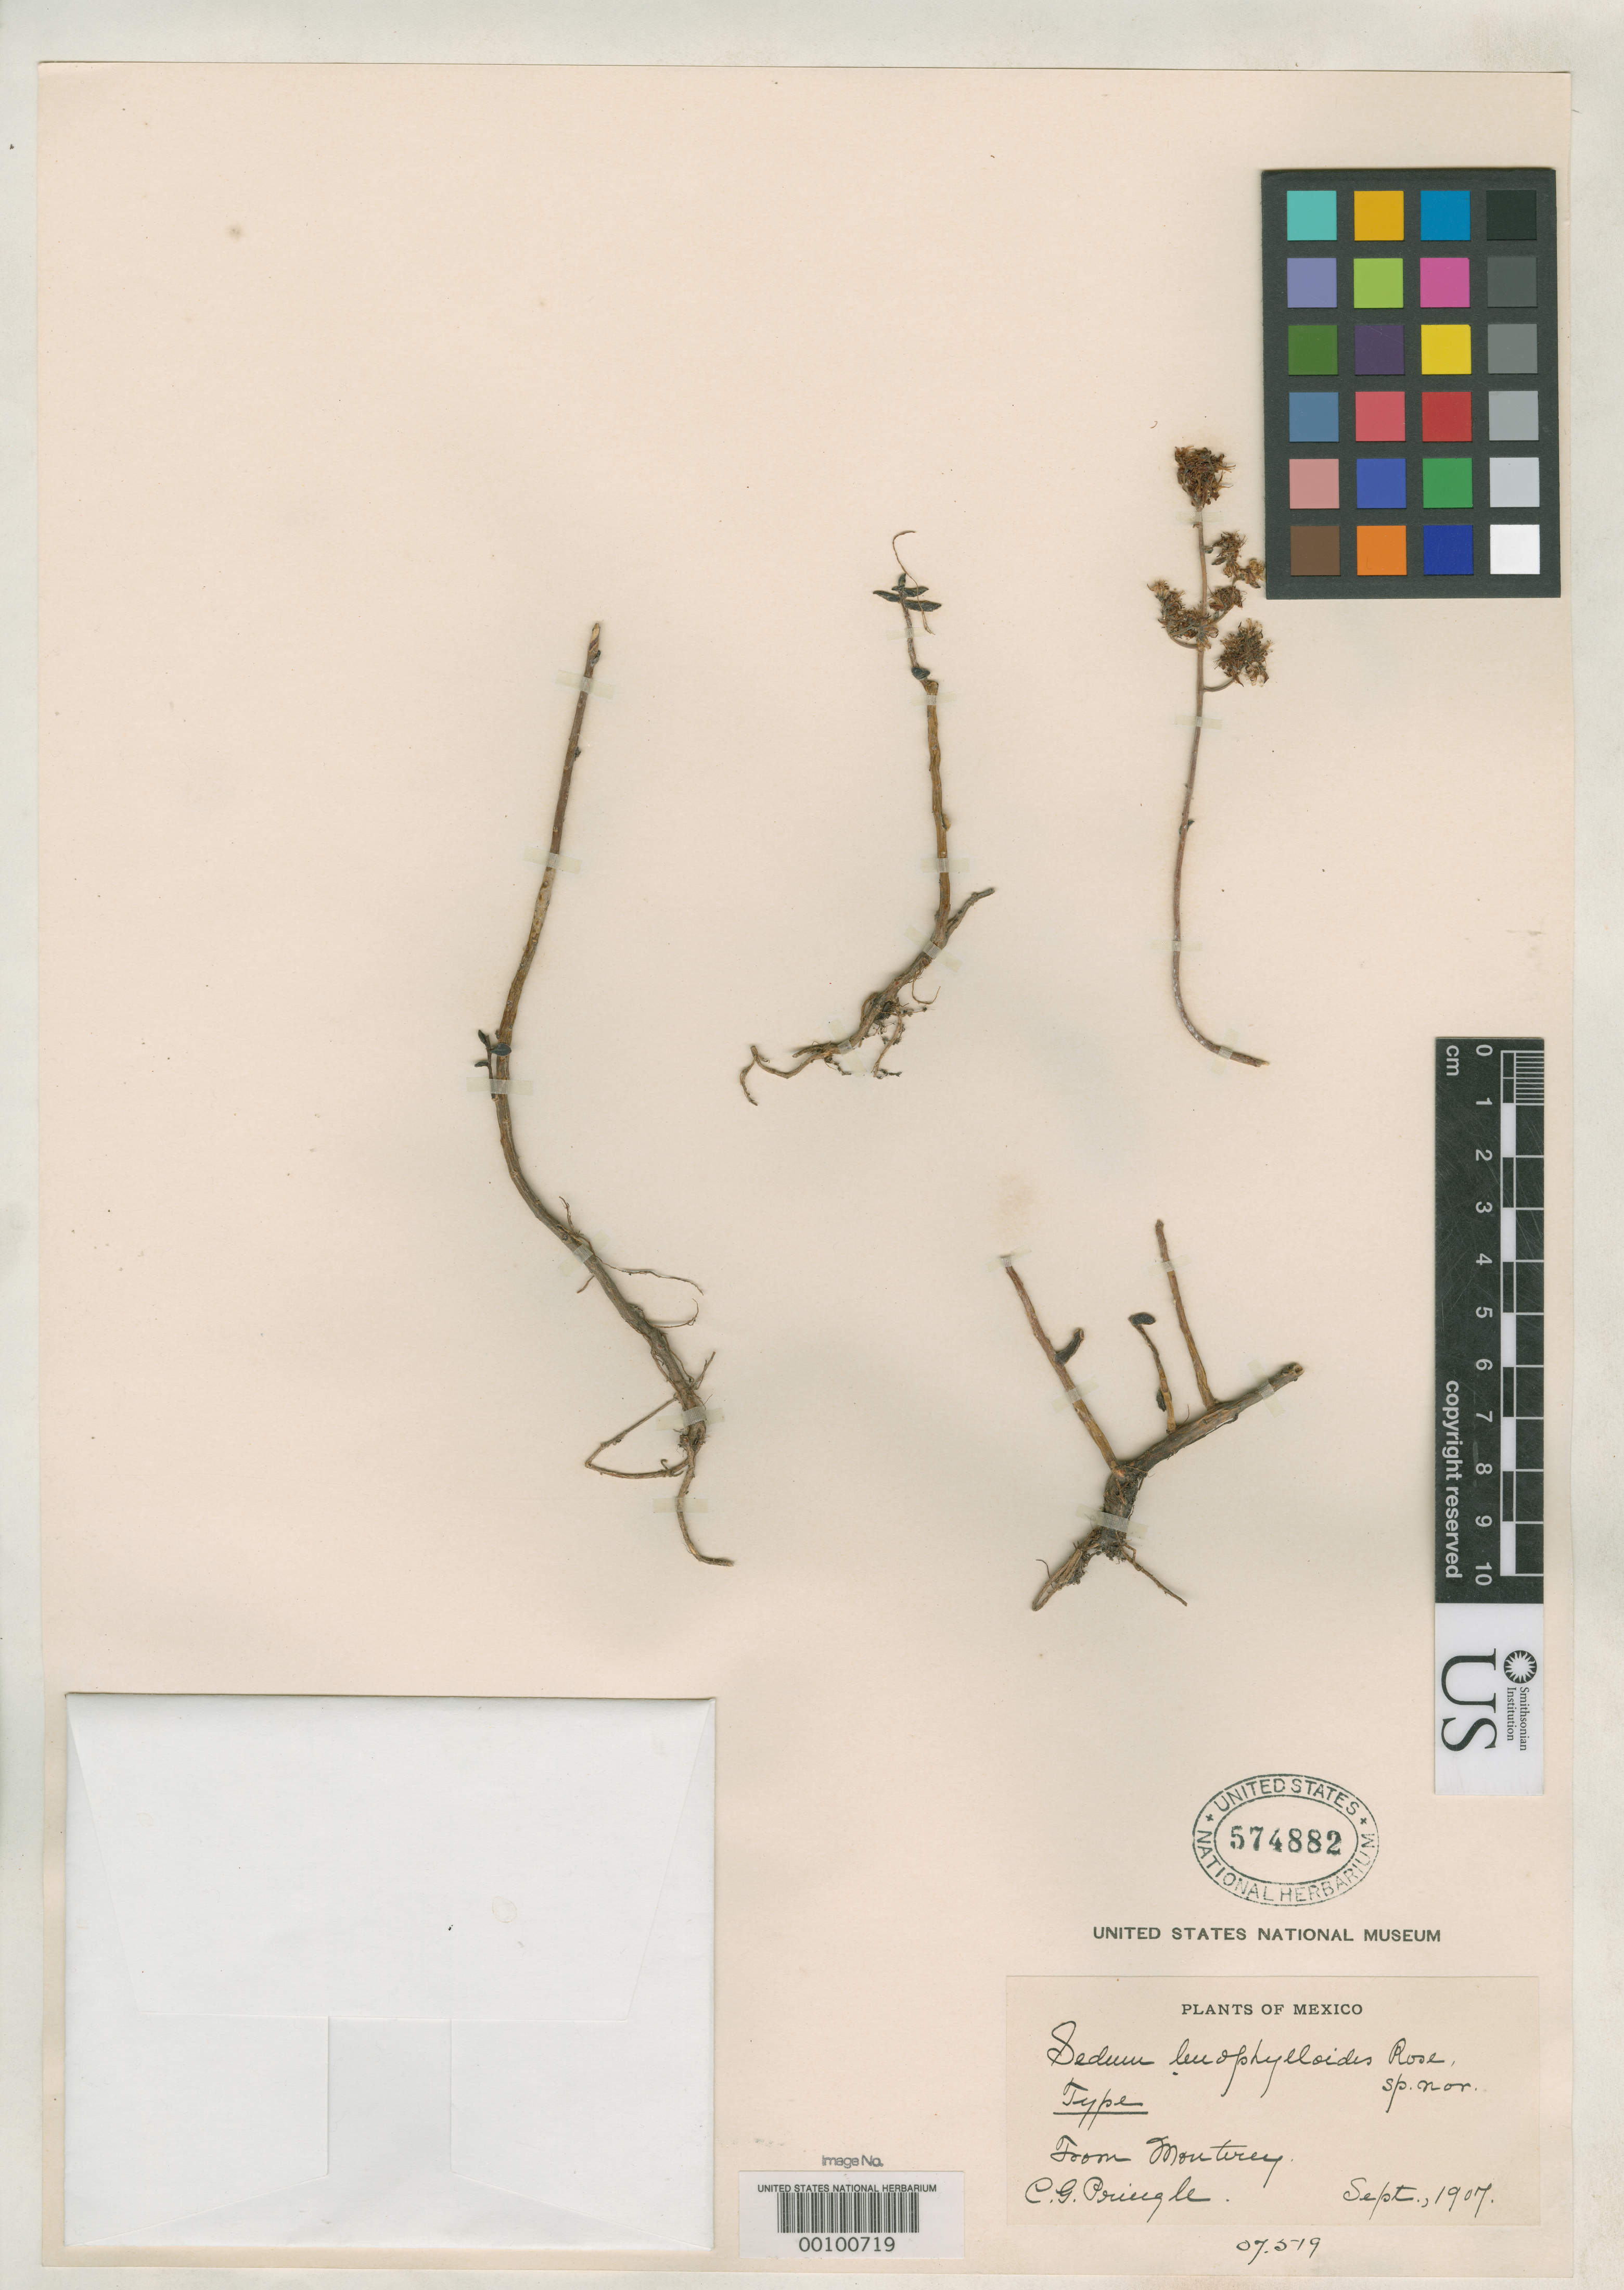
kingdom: Plantae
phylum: Tracheophyta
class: Magnoliopsida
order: Saxifragales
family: Crassulaceae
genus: Sedum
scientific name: Sedum lenophylloides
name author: Rose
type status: Holotype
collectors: C. G. Pringle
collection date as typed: Sep 1907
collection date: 1907-09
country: Mexico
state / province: Nuevo León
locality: Monterrey.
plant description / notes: Specimen is annotated with greenhouse accession number 07.519 and probably made from cultivated plant but protologue is unclear; unambiguously the holotype, cited explicitly by USNH sheet number (574882) in protologue.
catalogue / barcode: US 574882